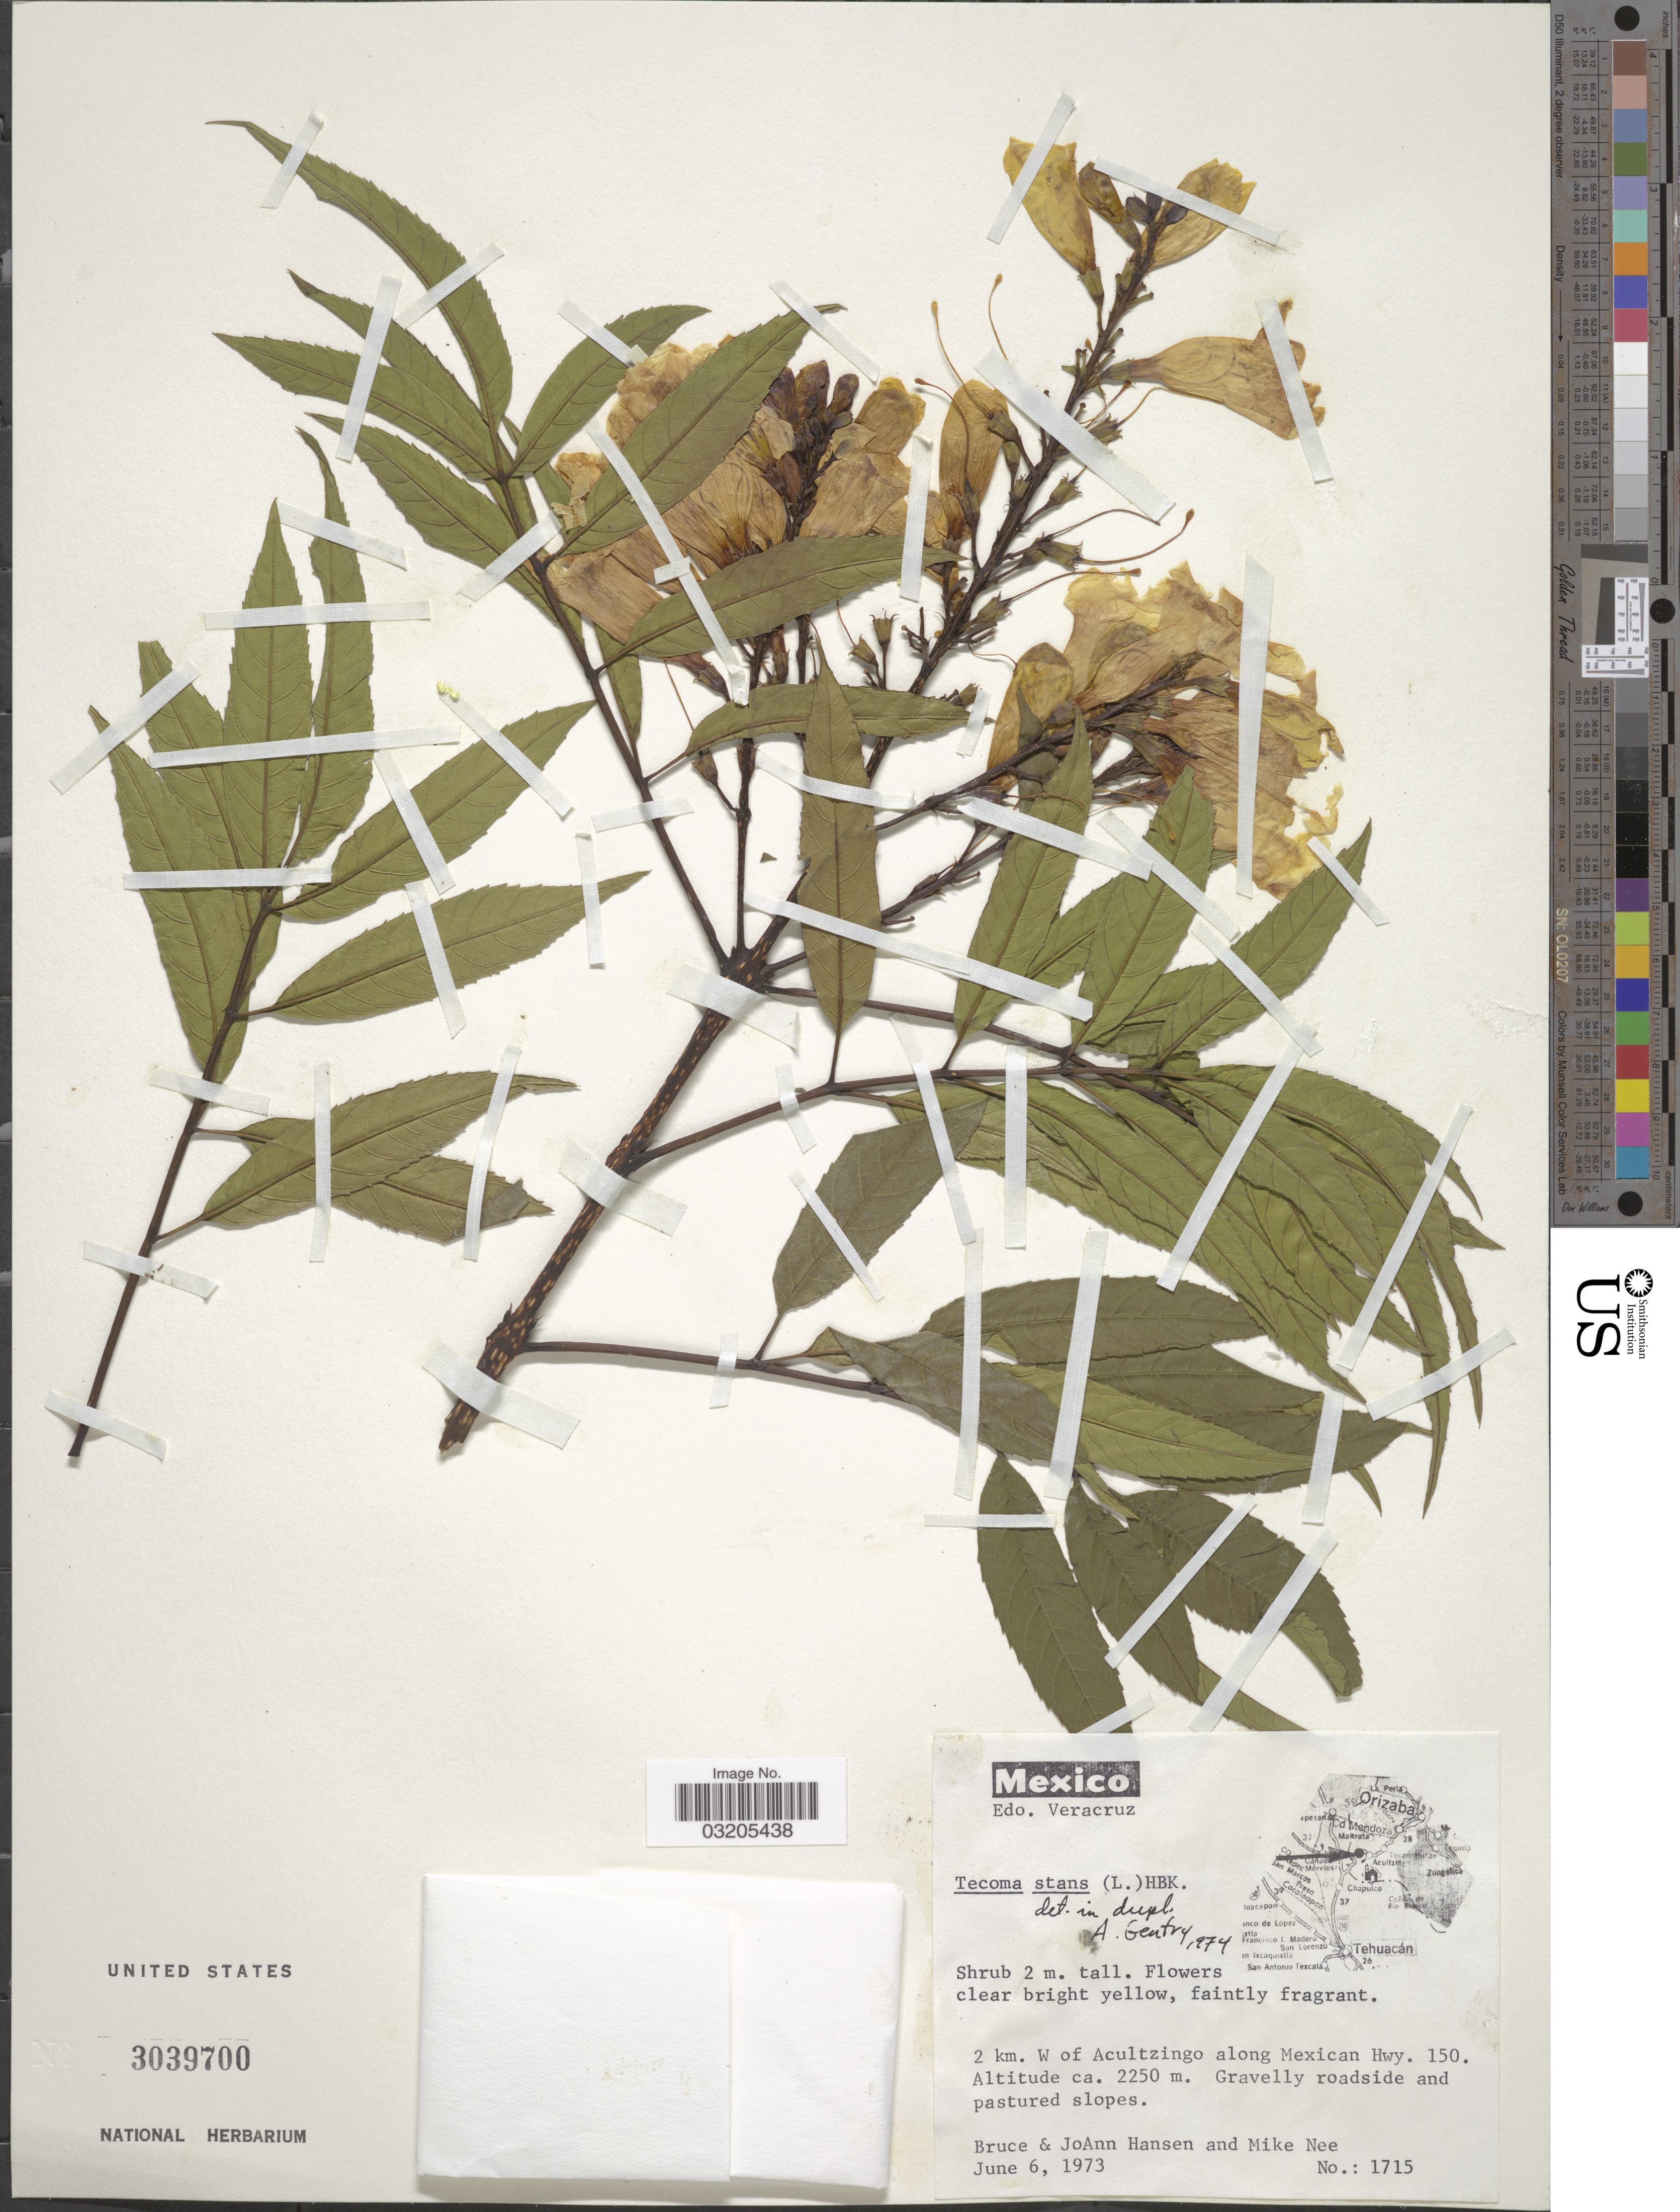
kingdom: Plantae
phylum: Tracheophyta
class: Magnoliopsida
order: Lamiales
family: Bignoniaceae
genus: Tecoma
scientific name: Tecoma stans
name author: (L.) Juss. ex Kunth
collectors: B. Hansen, J. Hansen & M. Nee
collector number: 1715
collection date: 1973-06-06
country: Mexico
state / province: Veracruz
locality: Edo. Veracruz. 2 km. W of Acultzingo along Mexican Hwy. 150.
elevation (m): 2250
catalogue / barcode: US 3039700